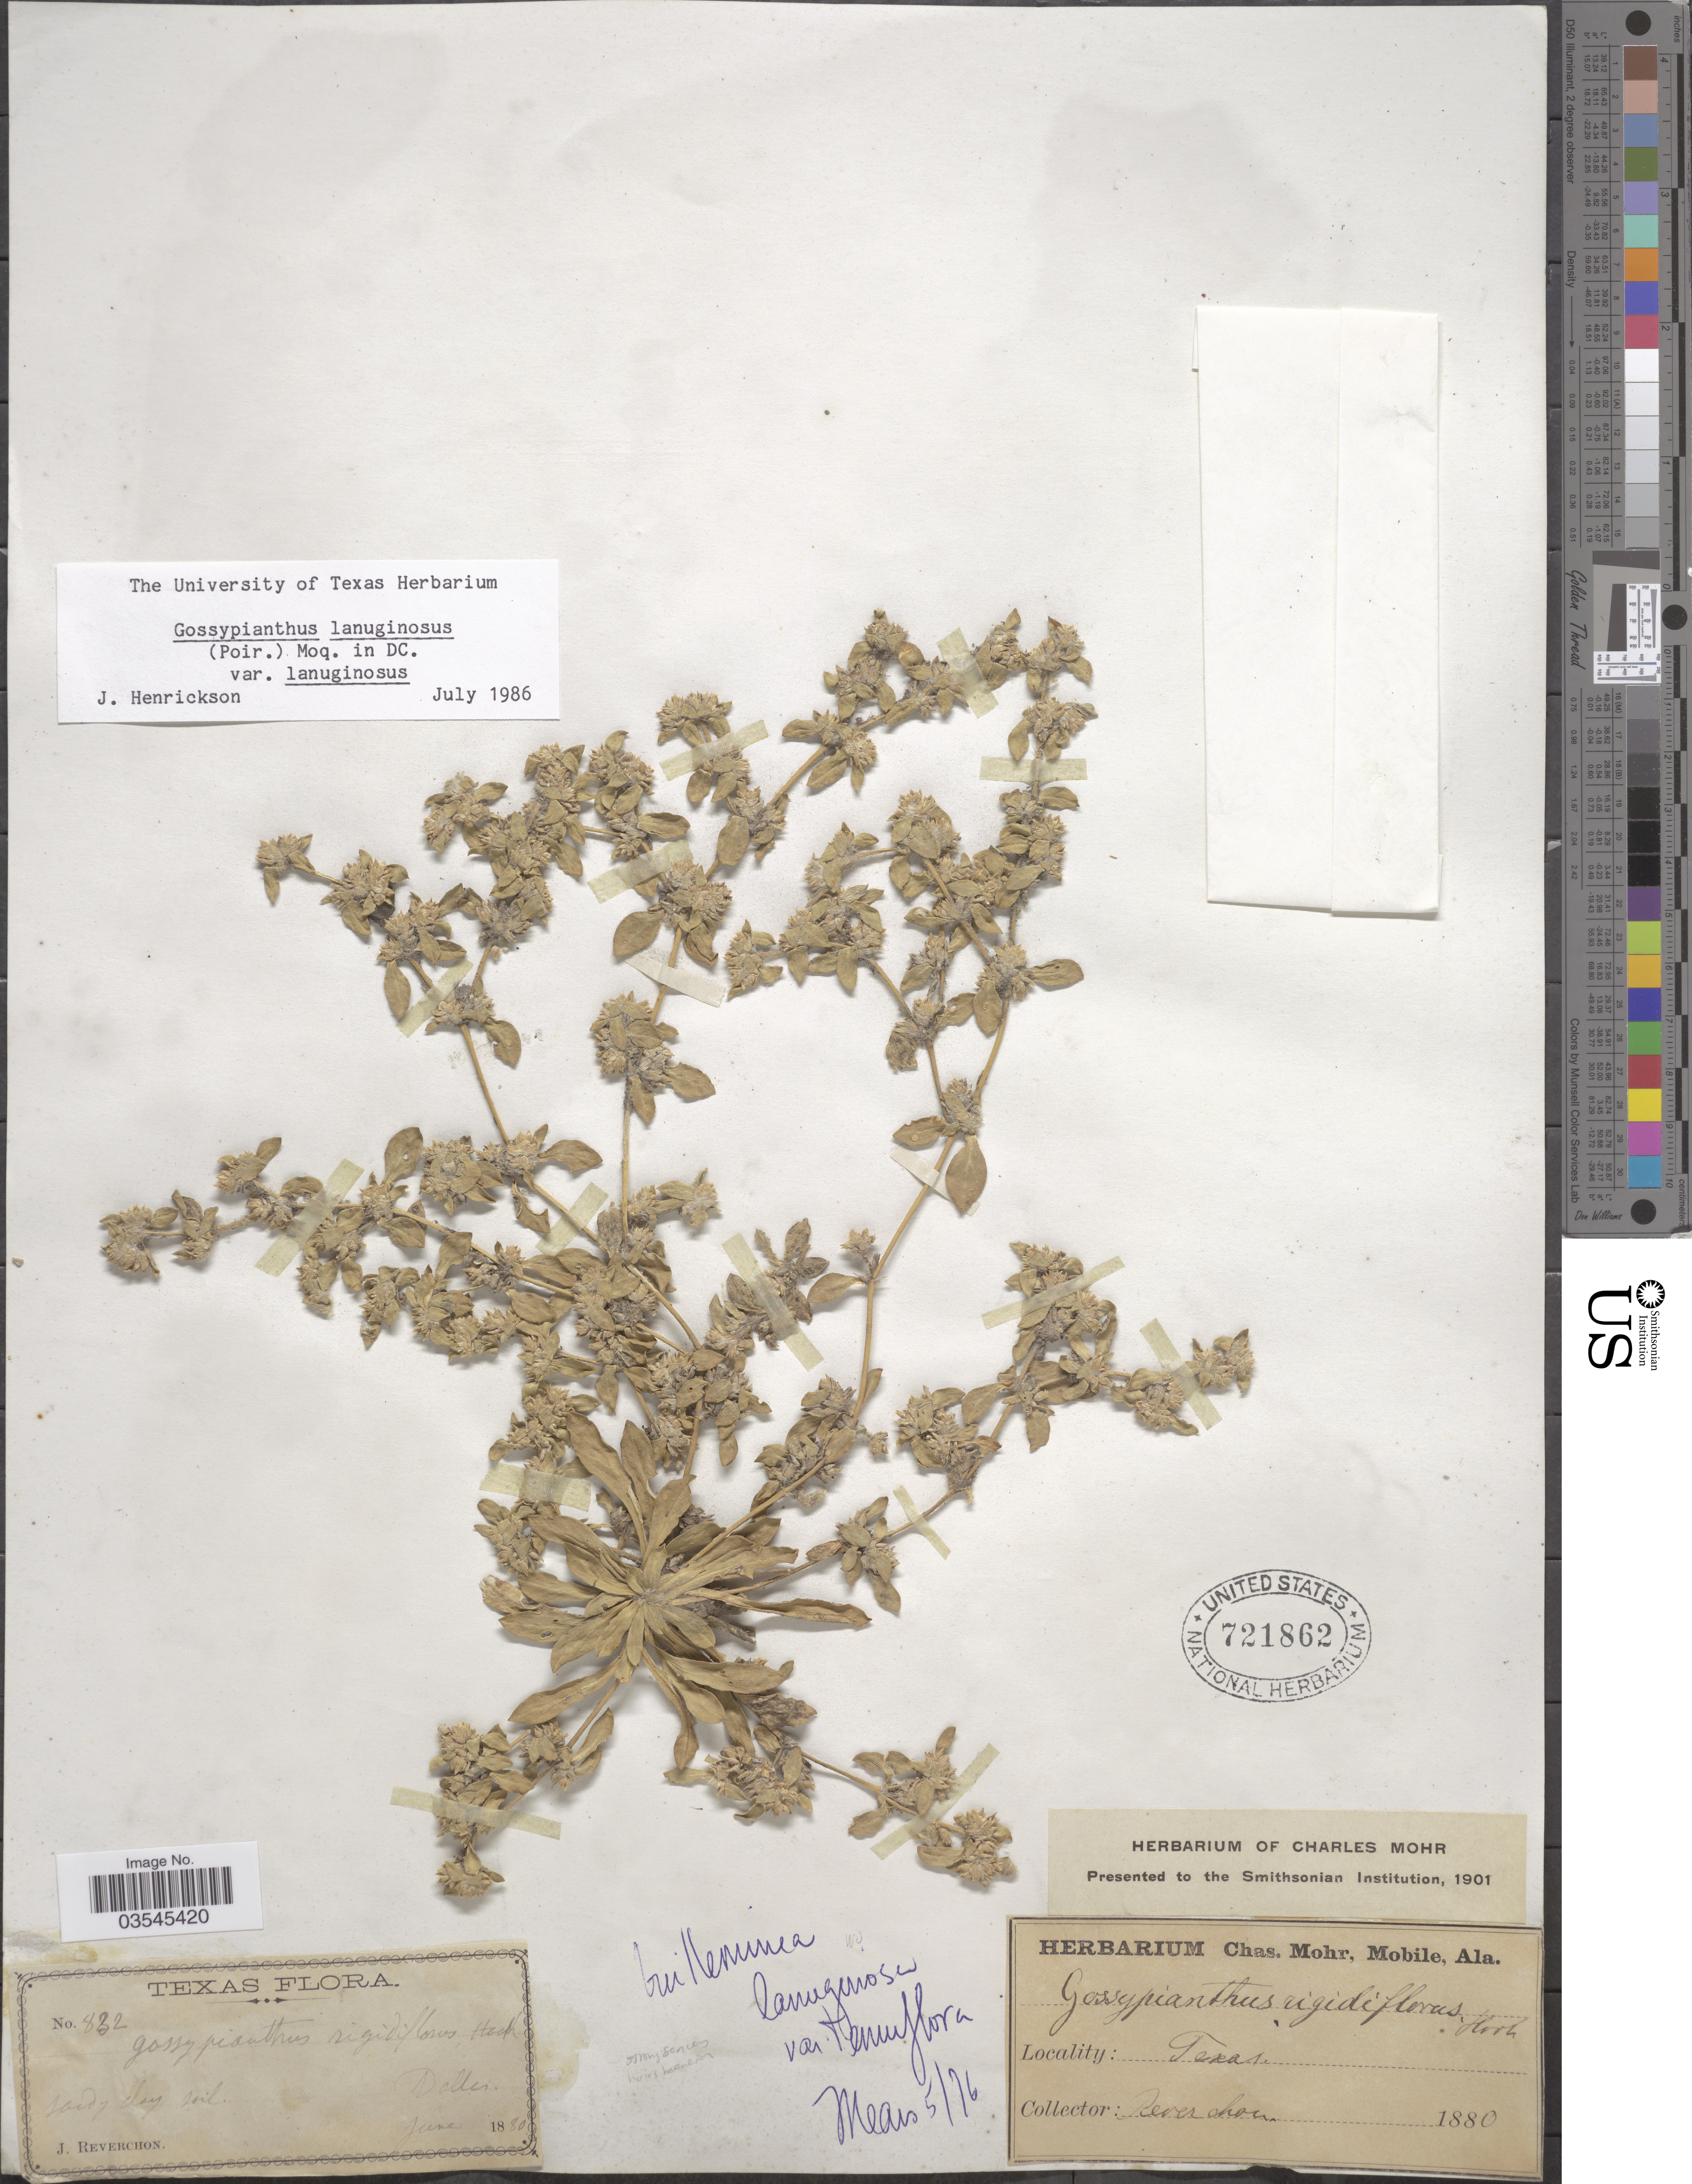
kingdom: Plantae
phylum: Tracheophyta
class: Magnoliopsida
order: Caryophyllales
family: Amaranthaceae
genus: Guilleminea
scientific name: Guilleminea lanuginosa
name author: (Poir.) Benth. & Hook. f.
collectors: J. Reverchon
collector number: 832*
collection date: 1880-06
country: United States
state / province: Texas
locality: Dallas.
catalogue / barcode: US 721862